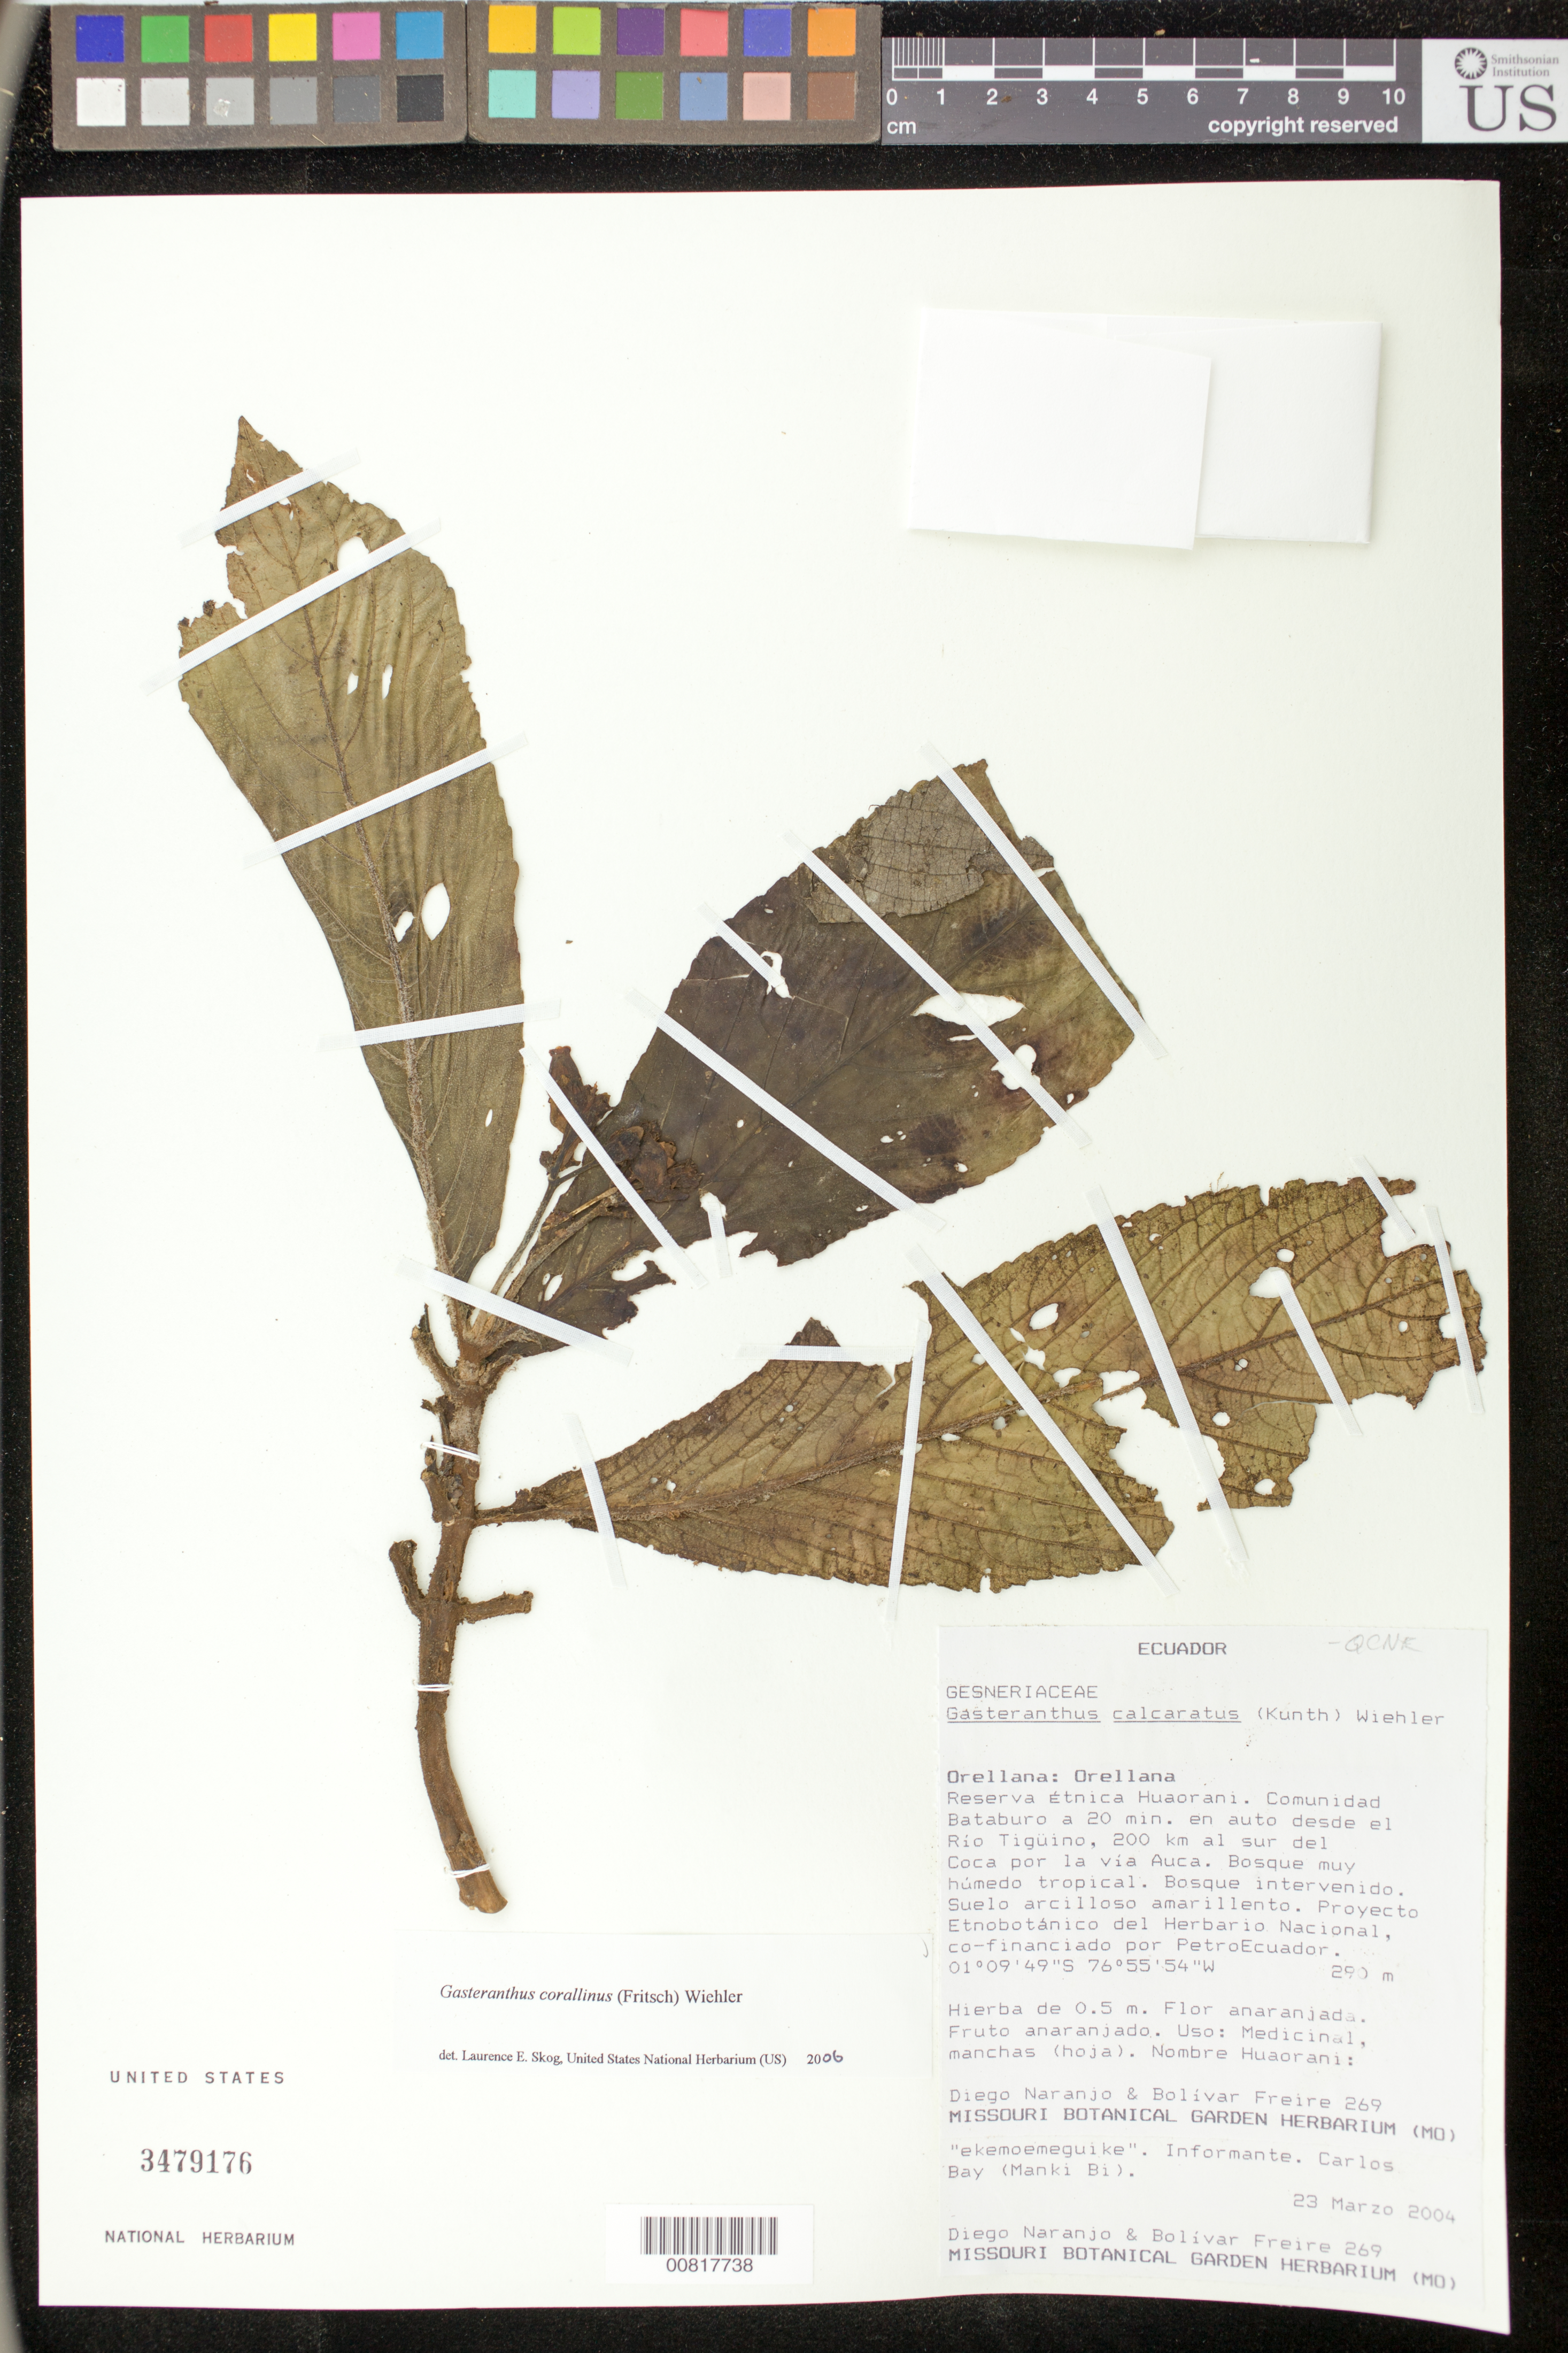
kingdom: Plantae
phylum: Tracheophyta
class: Magnoliopsida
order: Lamiales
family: Gesneriaceae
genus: Gasteranthus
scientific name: Gasteranthus corallinus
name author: (Fritsch) Wiehler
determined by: Skog, Laurence E.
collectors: D. Naranjo & B. Freire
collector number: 269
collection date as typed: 23 Mar 2004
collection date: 2004-03-23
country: Ecuador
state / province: Orellana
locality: Orellana: Orellana. Reserva Etnica Huaorani. Comunidad Bataburo a 20 min. en auto desde el Rio Tiguino, 200 km al sur del Coca por la via Auca.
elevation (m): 290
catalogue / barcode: US 3479176